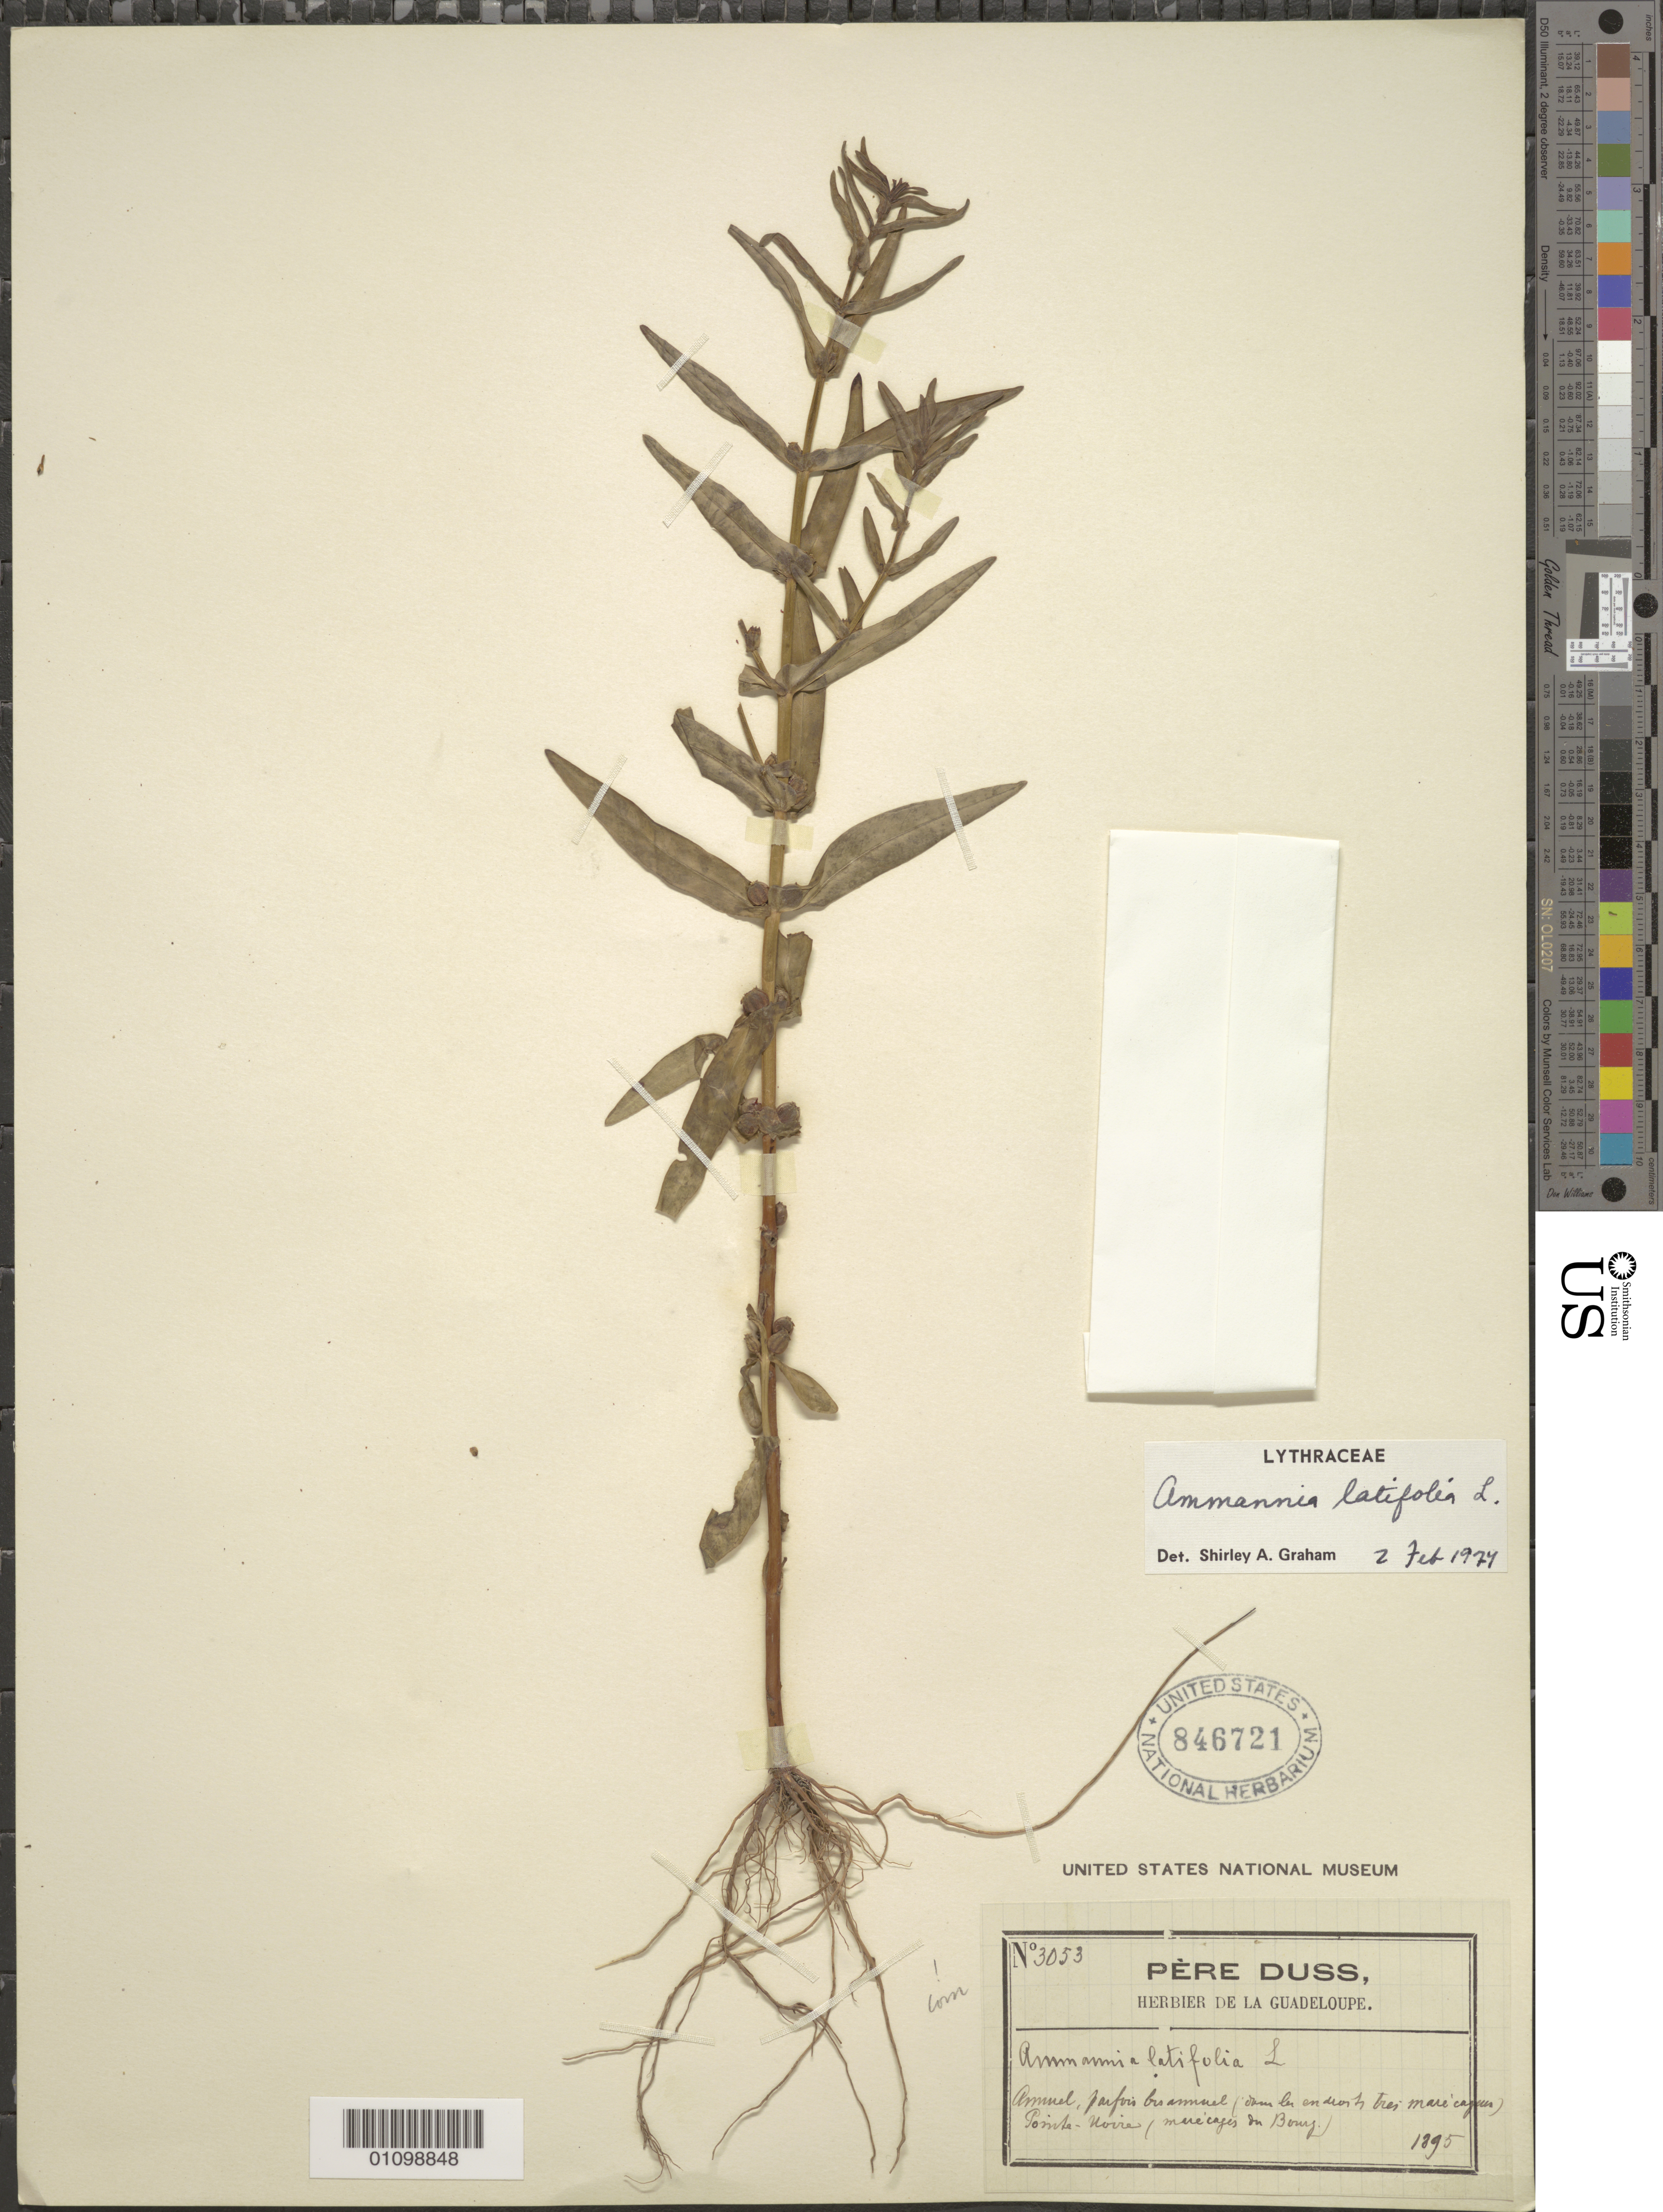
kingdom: Plantae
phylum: Tracheophyta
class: Magnoliopsida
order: Myrtales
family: Lythraceae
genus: Ammannia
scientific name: Ammannia latifolia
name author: L.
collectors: Père Duss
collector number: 3053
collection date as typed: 1895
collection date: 1895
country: Guadeloupe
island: Basse Terre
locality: Pointe-Noire, mare'cages du Bourg.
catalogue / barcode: US 846721